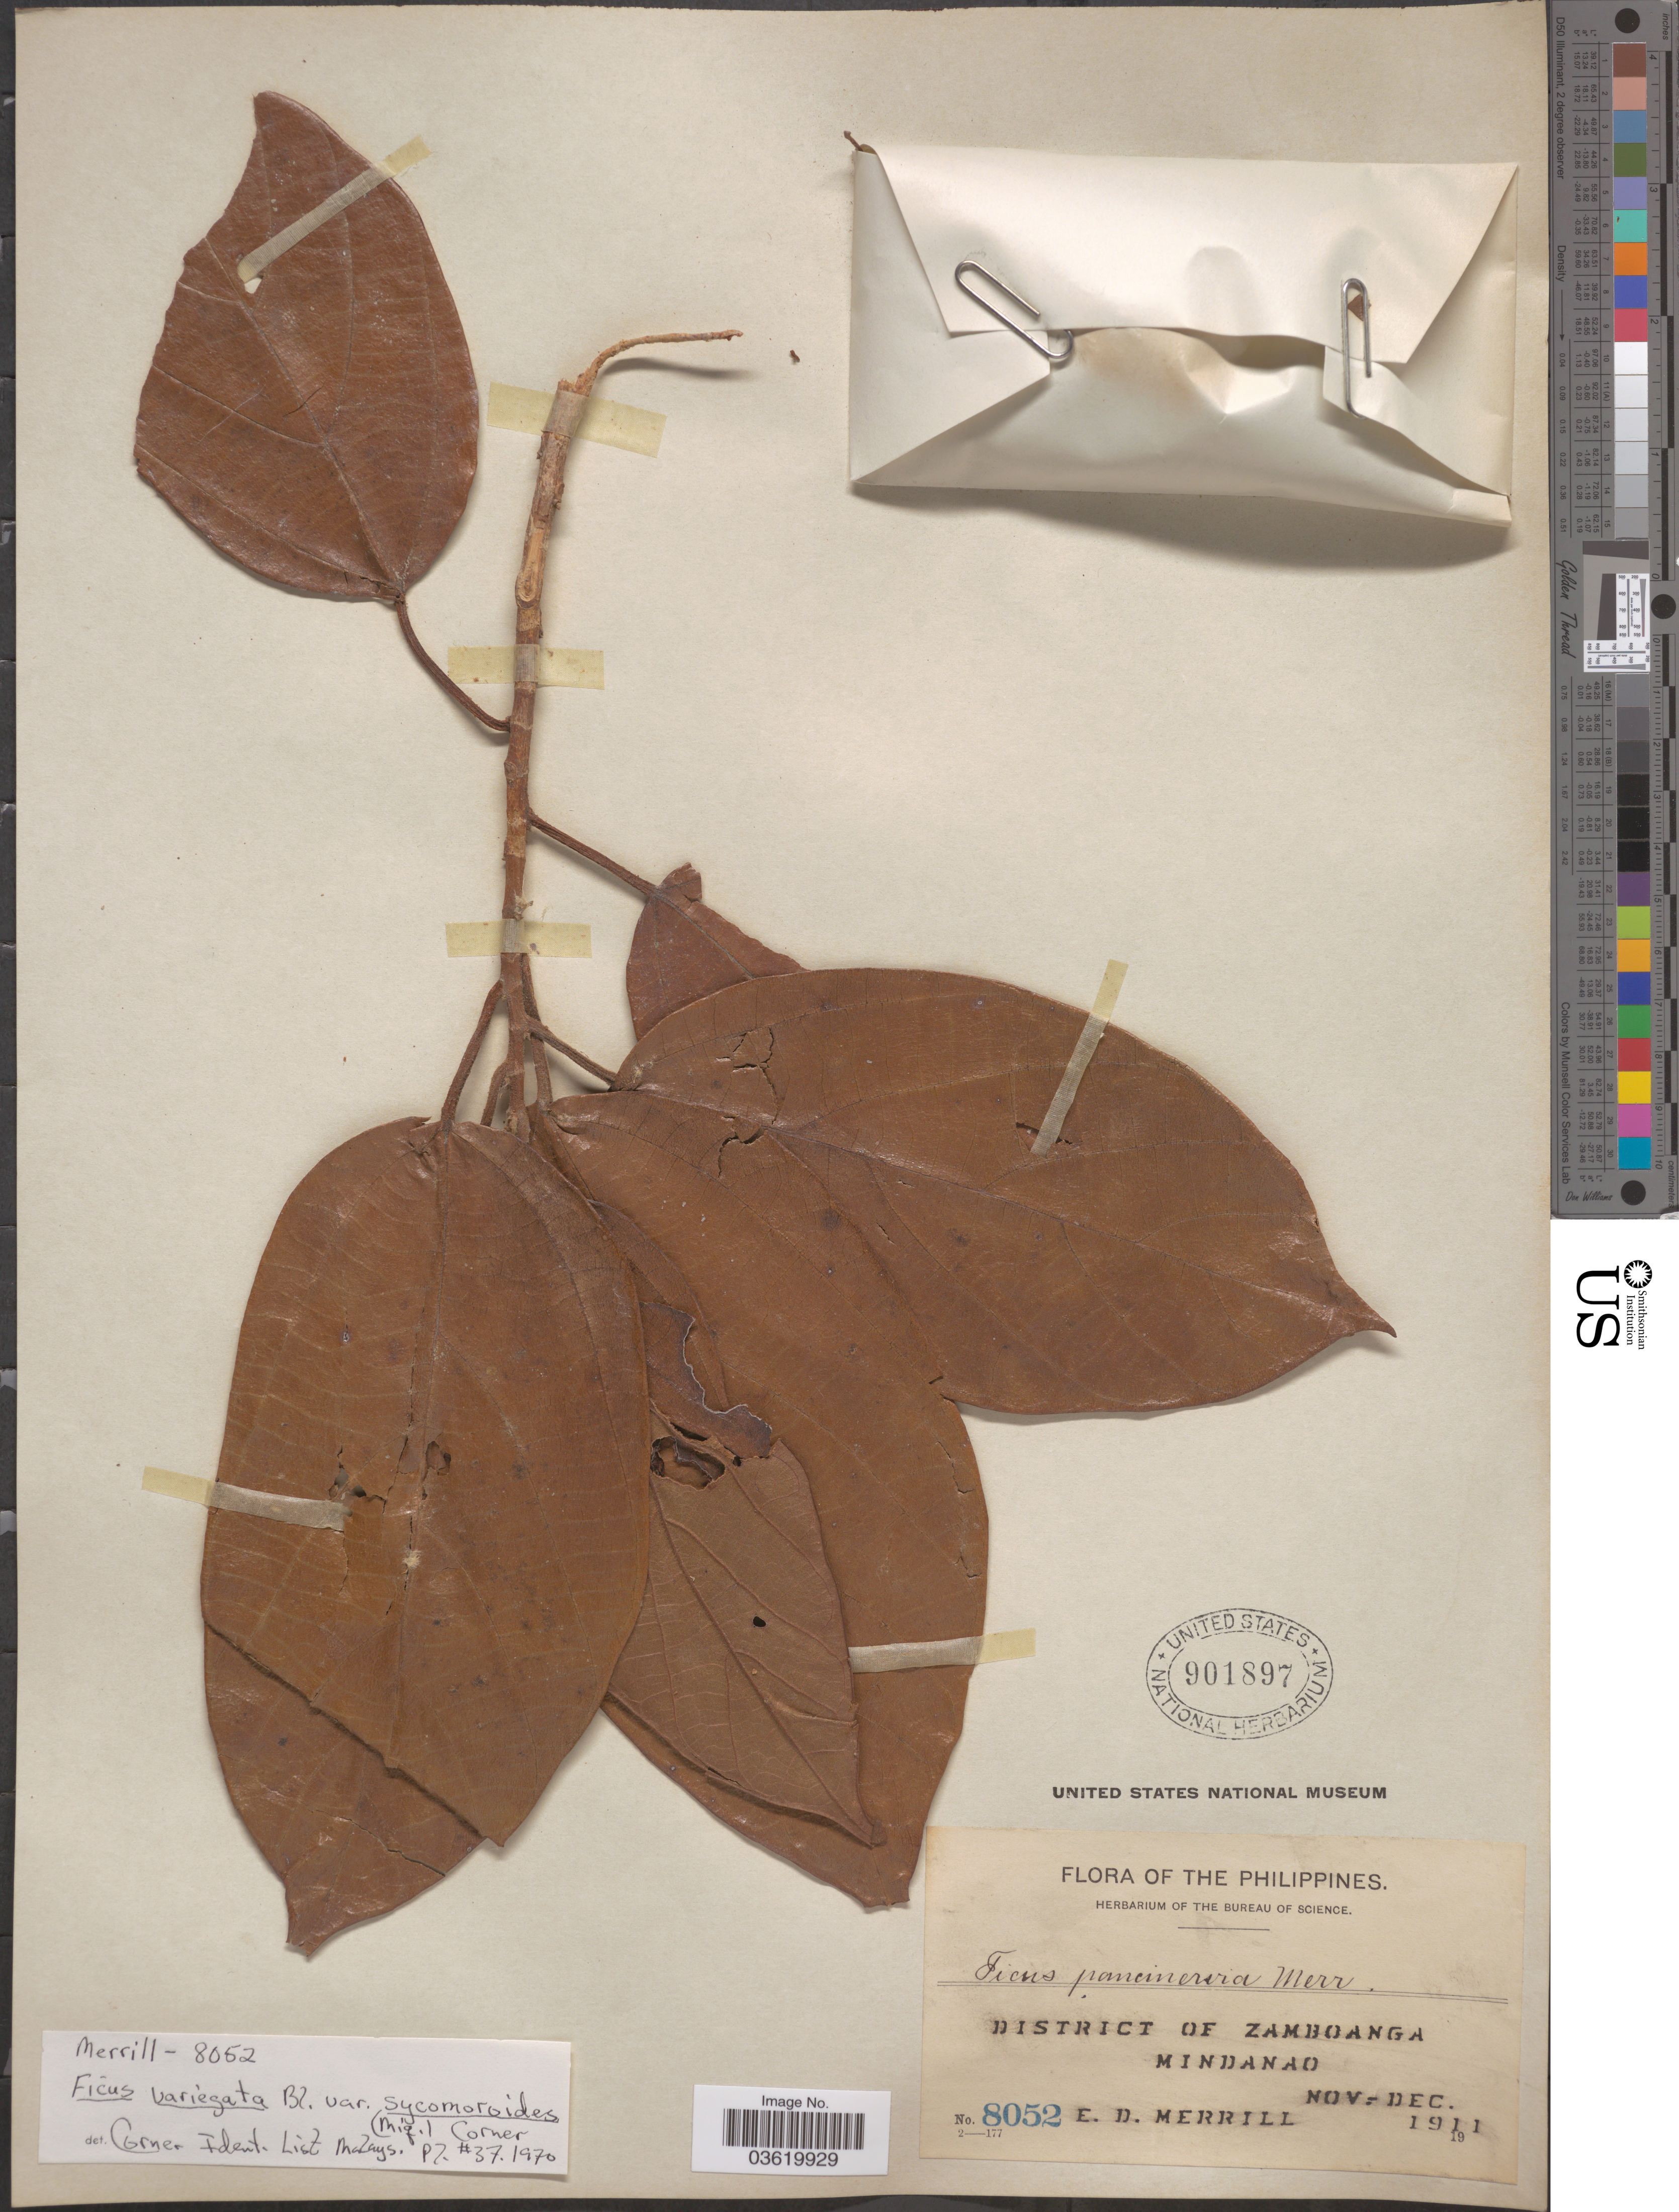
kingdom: Plantae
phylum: Tracheophyta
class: Magnoliopsida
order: Rosales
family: Moraceae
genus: Ficus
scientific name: Ficus variegata var. sycomoroides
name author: (Miq.) Corner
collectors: E. D. Merrill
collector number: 8052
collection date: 1911-11/1911-12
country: Philippines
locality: District of Zamboanga. Mindanao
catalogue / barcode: US 901897